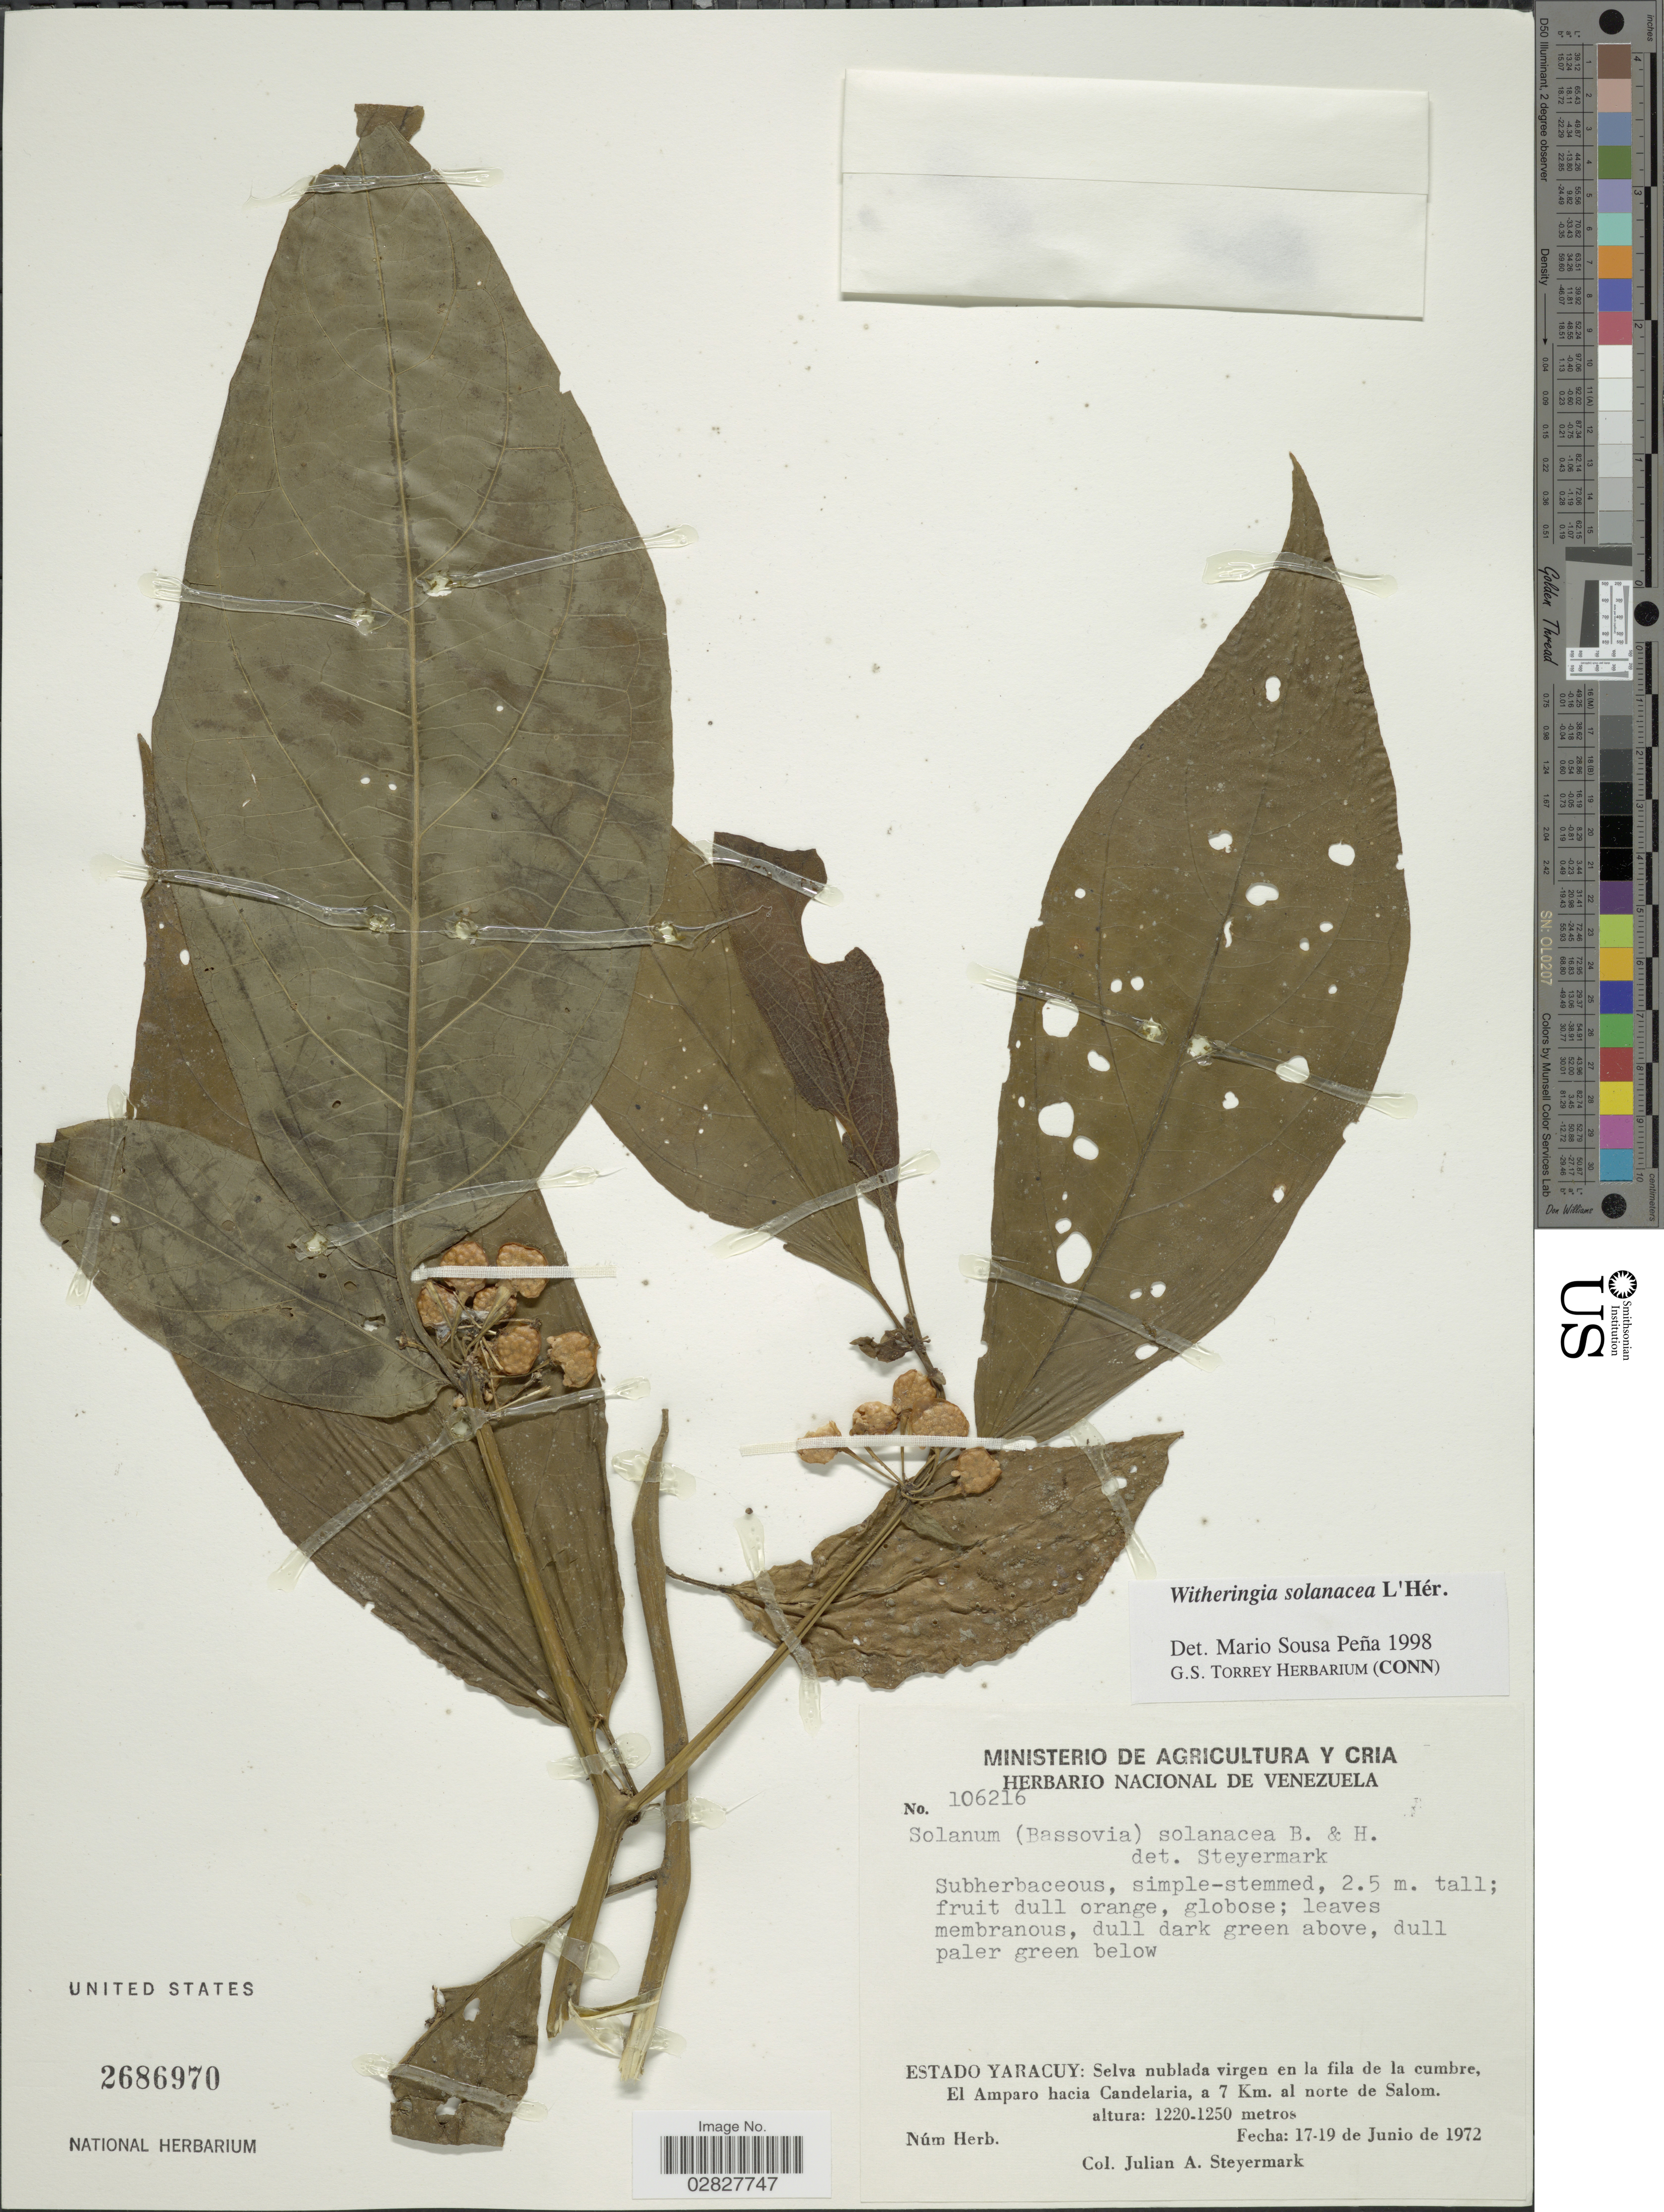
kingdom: Plantae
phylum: Tracheophyta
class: Magnoliopsida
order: Solanales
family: Solanaceae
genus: Witheringia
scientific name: Witheringia solanacea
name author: L'Hér.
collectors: J. Steyermark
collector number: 106216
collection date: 1972-06-17/1972-06-19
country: Venezuela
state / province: Yaracuy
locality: Selva nublada virgen en la fila de la cumbre, El Amparo hacia Canlearia, a 7 Km. al norte de Salom.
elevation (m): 1220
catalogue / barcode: US 2686970